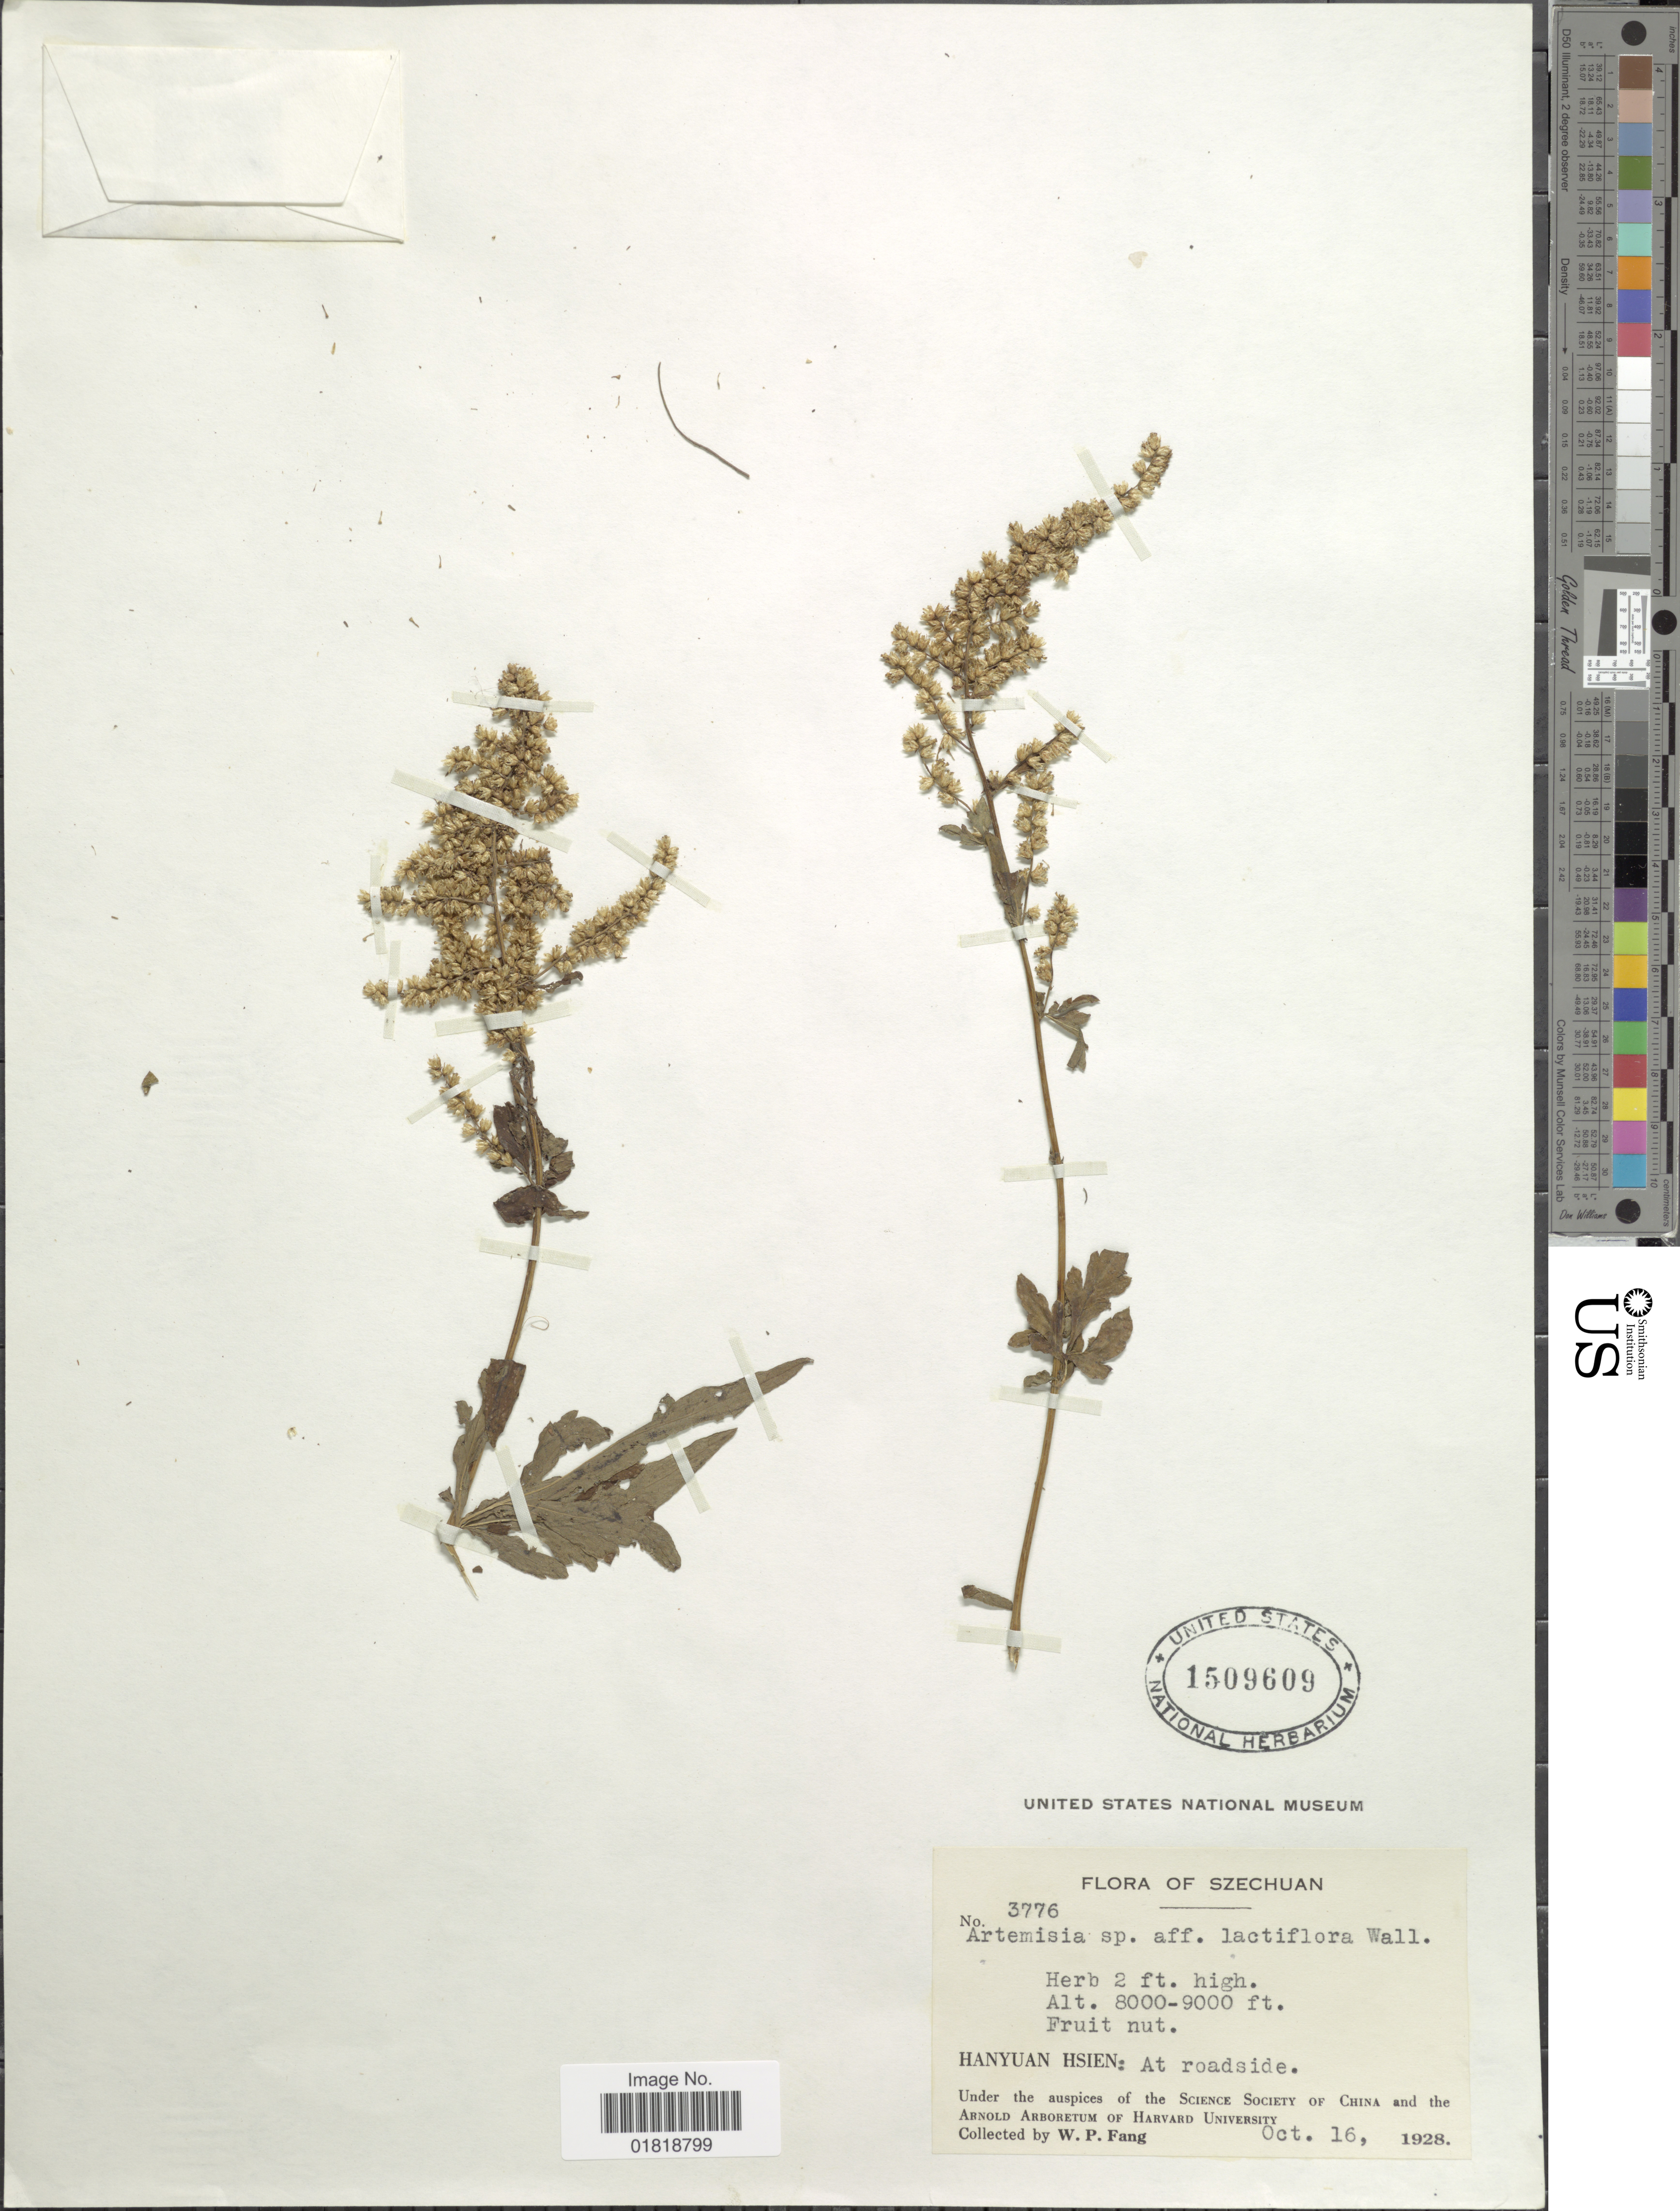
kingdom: Plantae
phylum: Tracheophyta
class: Magnoliopsida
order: Asterales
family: Asteraceae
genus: Artemisia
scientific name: Artemisia lactiflora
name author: Wall. ex DC.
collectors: W. P. Fang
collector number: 3776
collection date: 1928-10-16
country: China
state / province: Sichuan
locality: Szechuan, Hanyuan Hsien: at roadside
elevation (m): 2438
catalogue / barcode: US 1509609